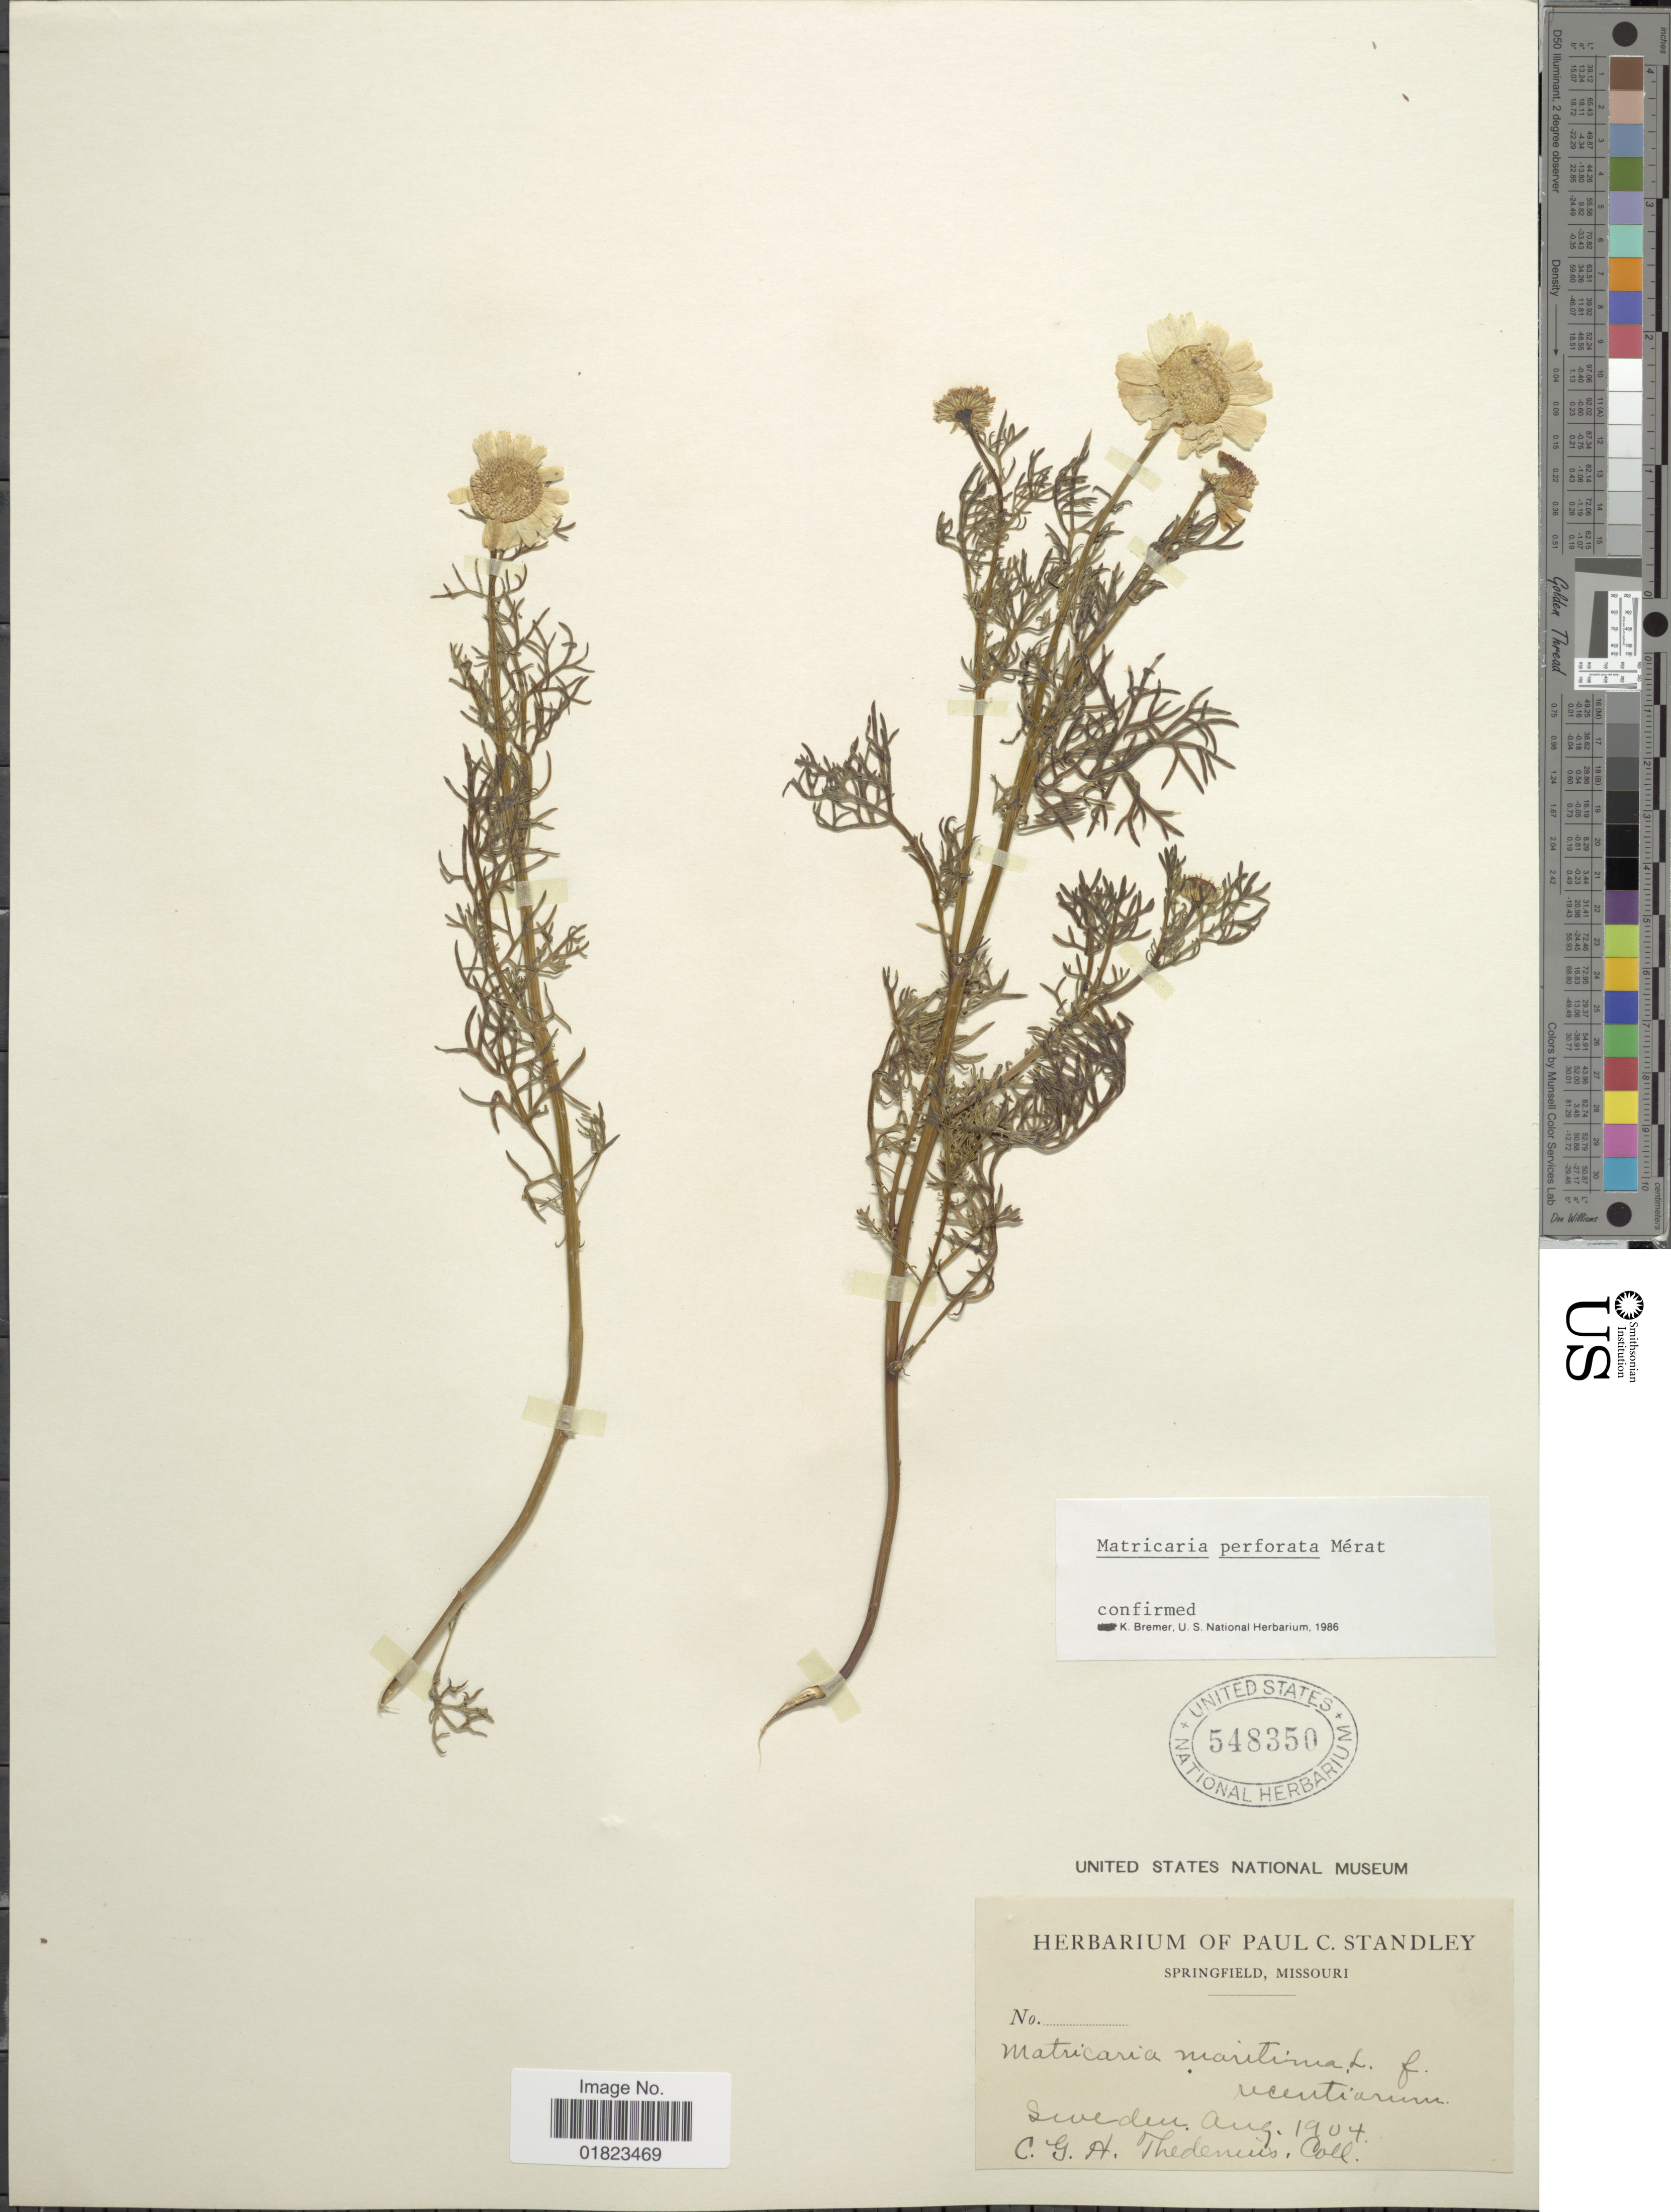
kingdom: Plantae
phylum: Tracheophyta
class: Magnoliopsida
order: Asterales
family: Asteraceae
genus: Tripleurospermum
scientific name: Tripleurospermum perforatum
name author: (Mérat) Laínz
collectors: C. Thedenius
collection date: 1904-08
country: Sweden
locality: Sweden.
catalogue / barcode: US 548350